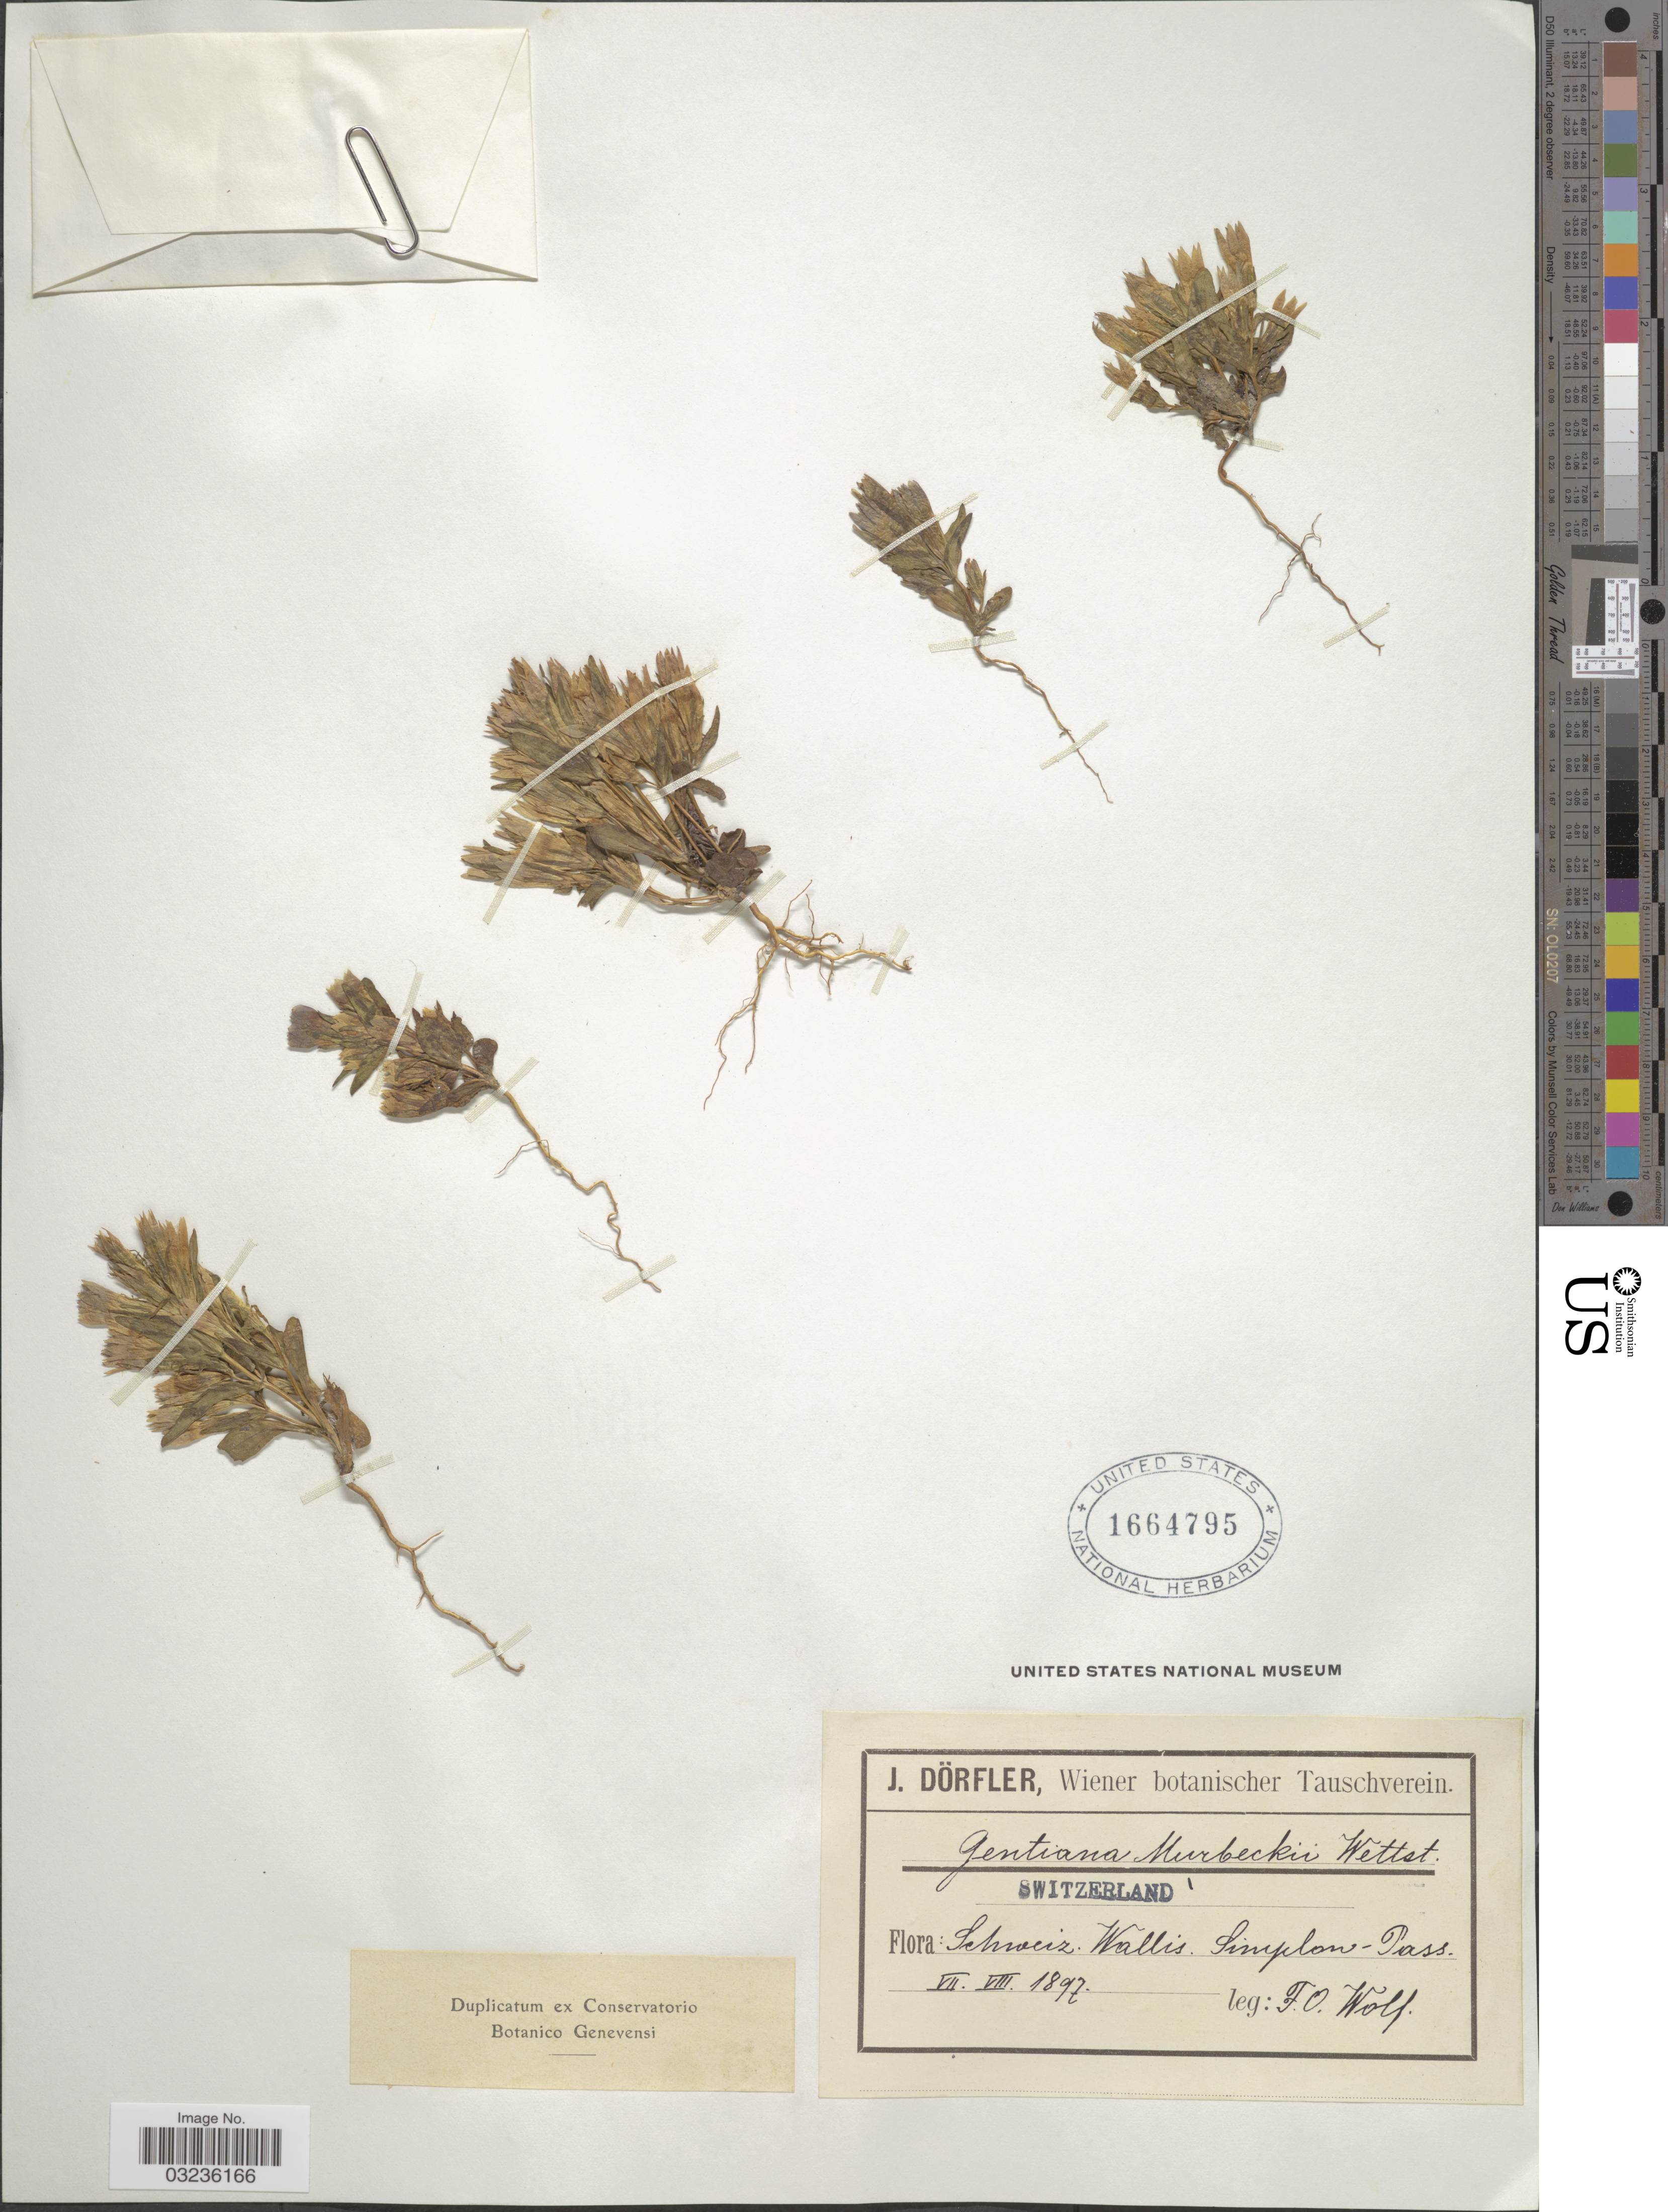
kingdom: Plantae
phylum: Tracheophyta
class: Magnoliopsida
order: Gentianales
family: Gentianaceae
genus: Gentiana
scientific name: Gentiana murbeckii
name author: Wettst.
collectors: F. Wolf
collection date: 1897-07/1897-08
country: Switzerland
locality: Schweiz, Wallis, Simplon-Pass.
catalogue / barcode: US 1664795